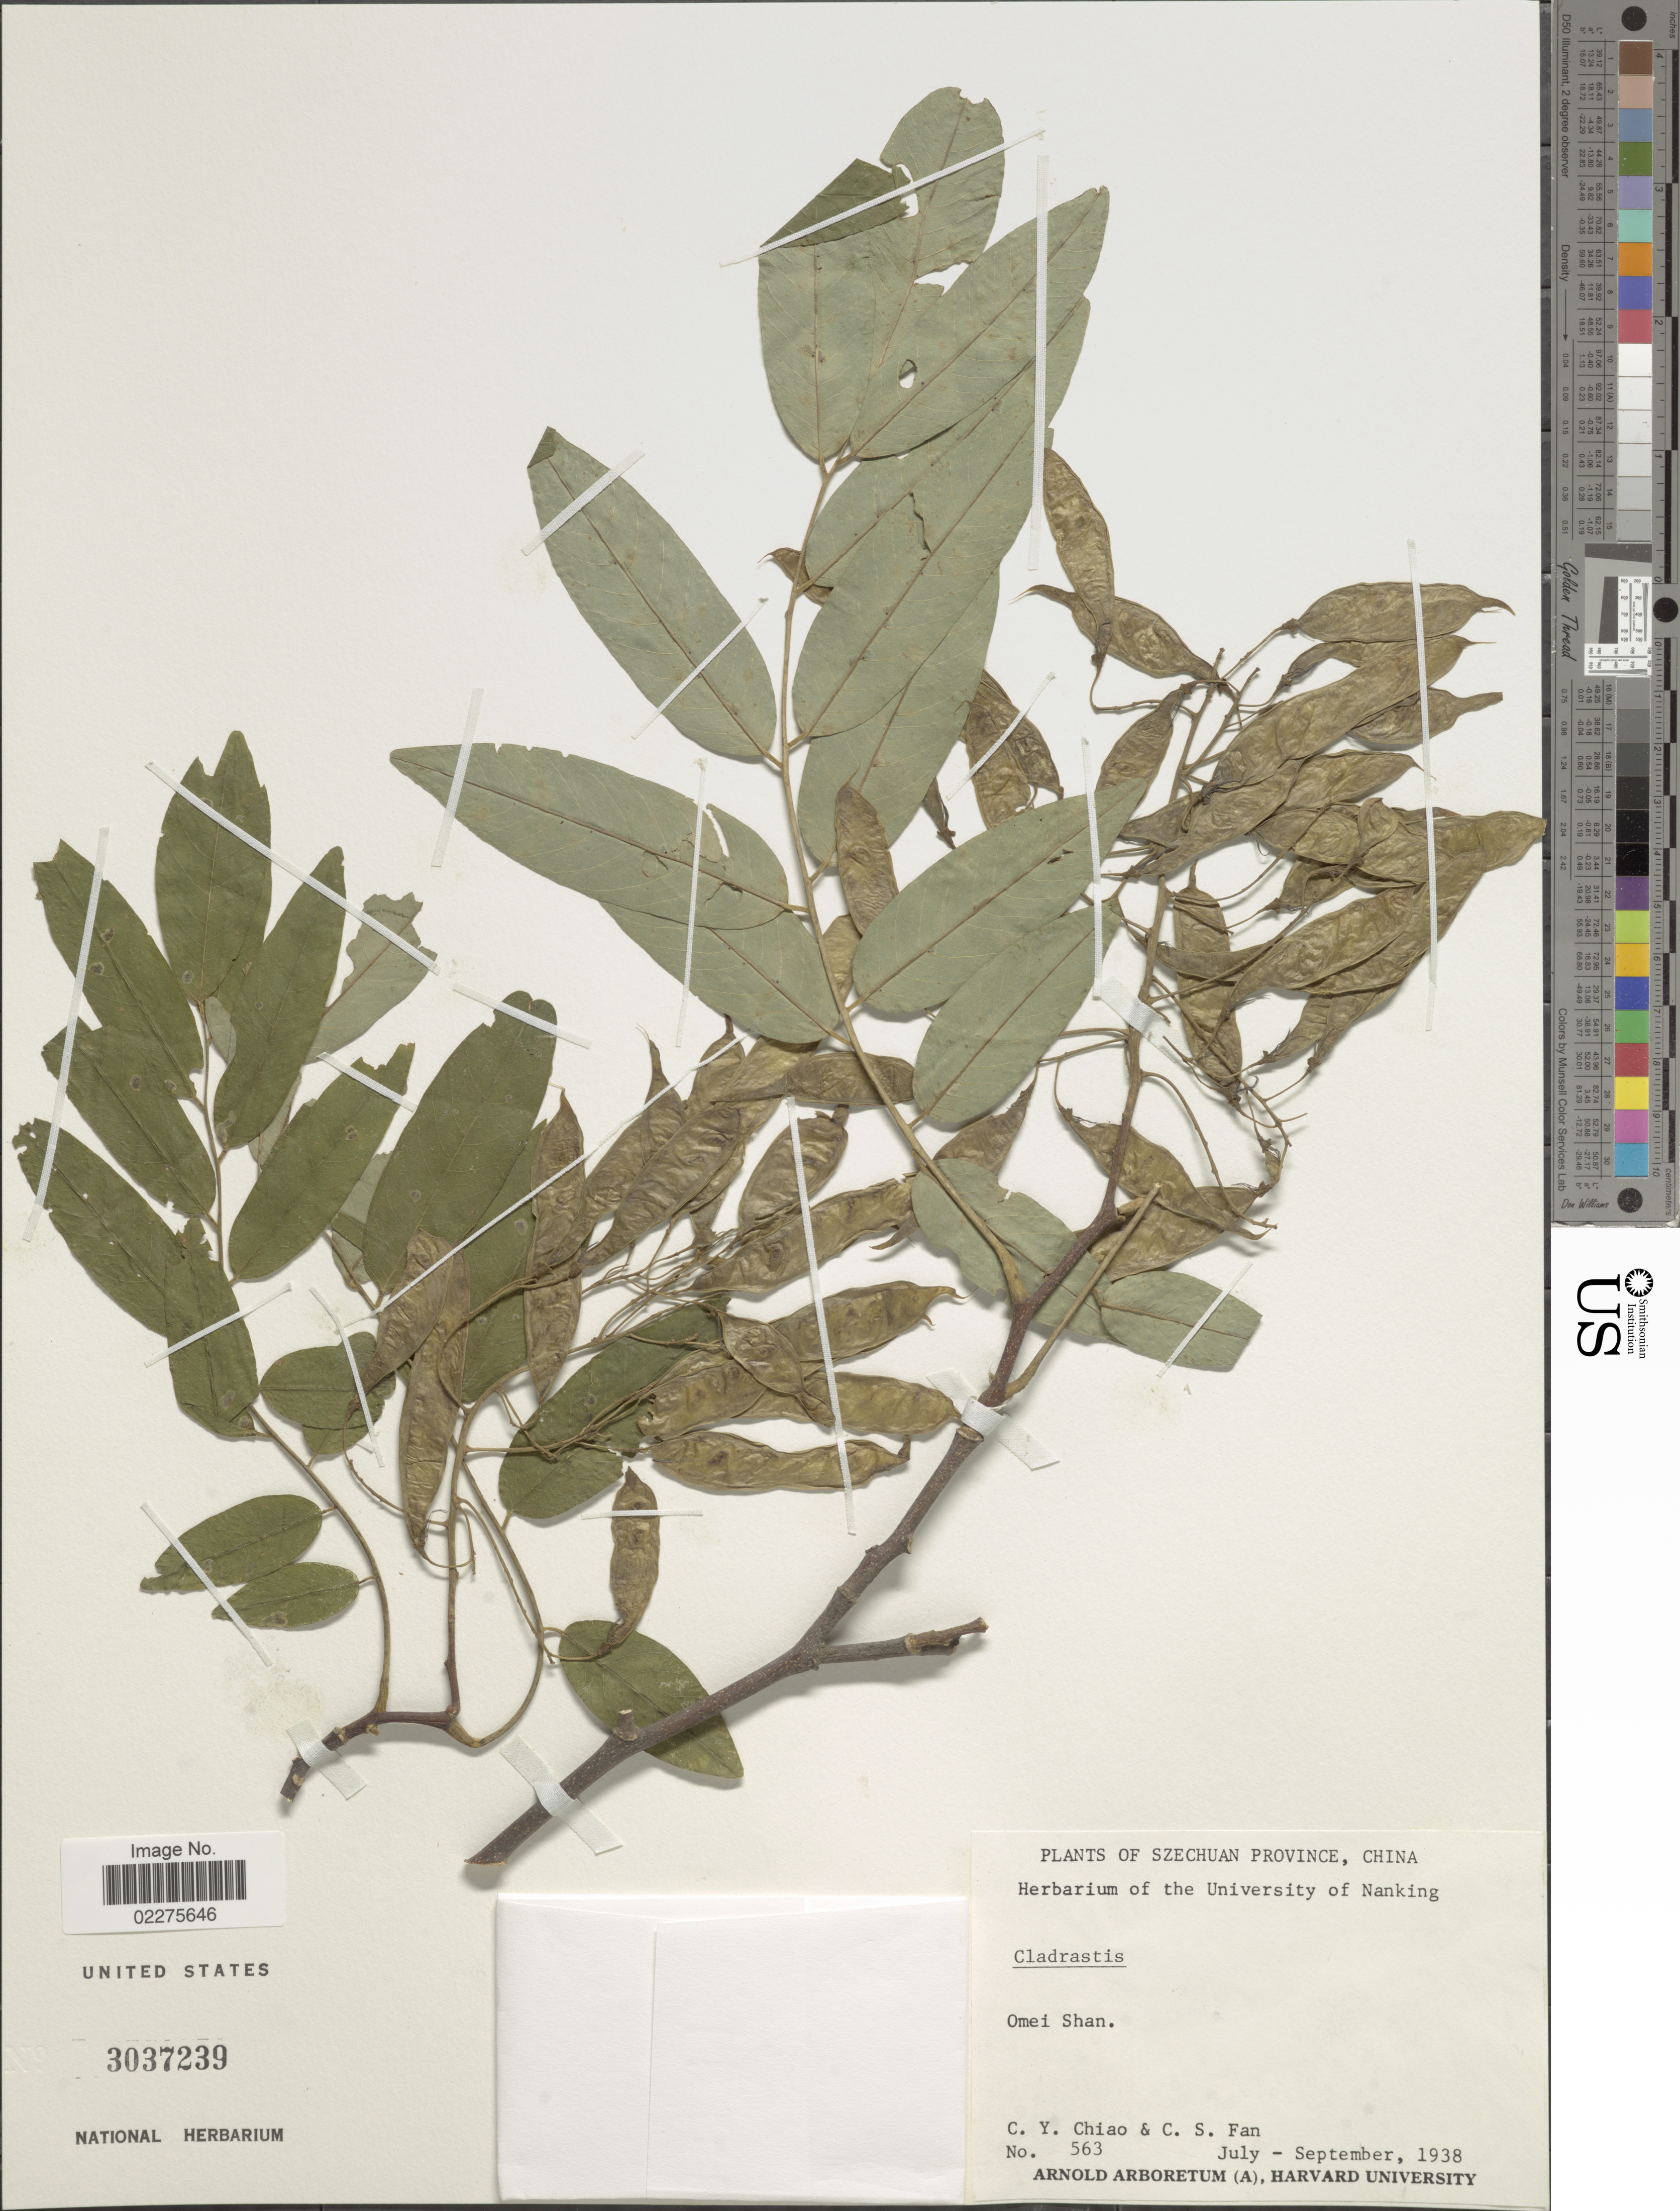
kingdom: Plantae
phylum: Tracheophyta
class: Magnoliopsida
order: Fabales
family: Fabaceae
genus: Cladrastis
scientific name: Cladrastis sp.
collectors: C. Y. Chiao & C. S. Fan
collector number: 563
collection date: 1938-07/1938-08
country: China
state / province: Sichuan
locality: Szechuan Province. Omei Shan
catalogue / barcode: US 3037239